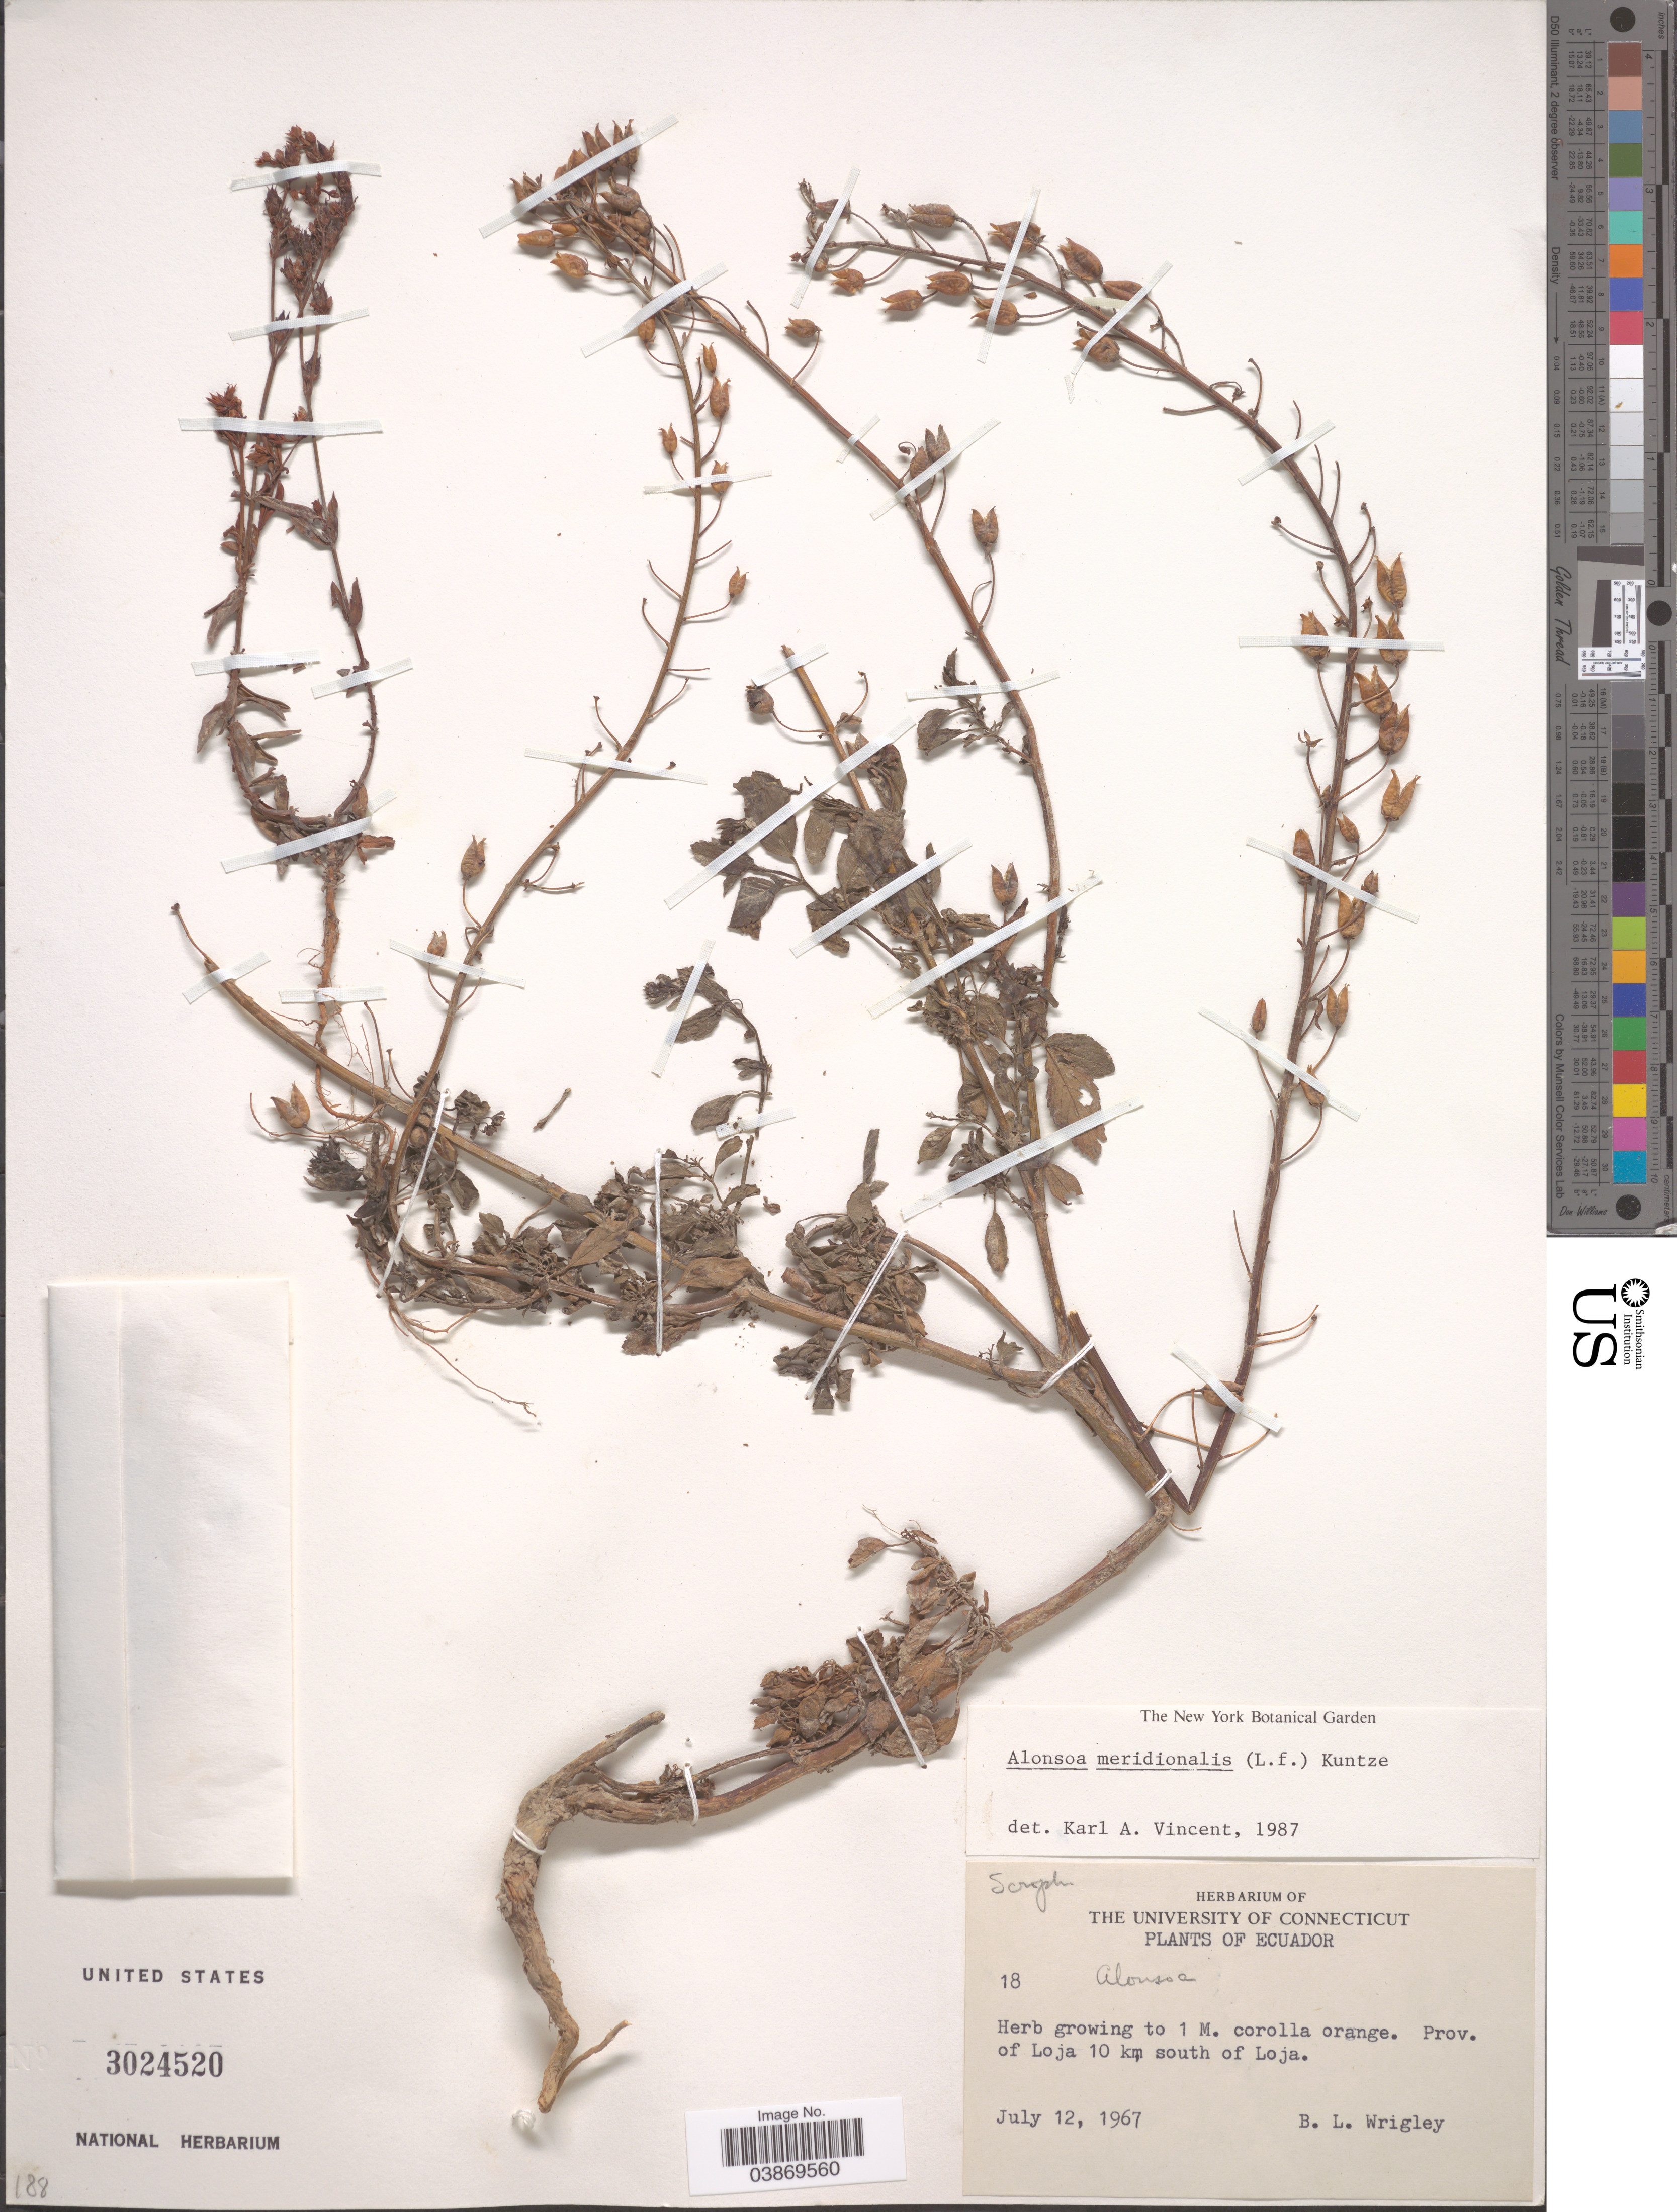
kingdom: Plantae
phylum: Tracheophyta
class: Magnoliopsida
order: Lamiales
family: Scrophulariaceae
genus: Alonsoa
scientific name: Alonsoa meridionalis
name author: (L. f.) Kuntze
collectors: B. L. Wrigley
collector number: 18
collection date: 1967-07-12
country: Ecuador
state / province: Loja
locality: Prov. of Loja 10 km south of Loja.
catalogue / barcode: US 3024520